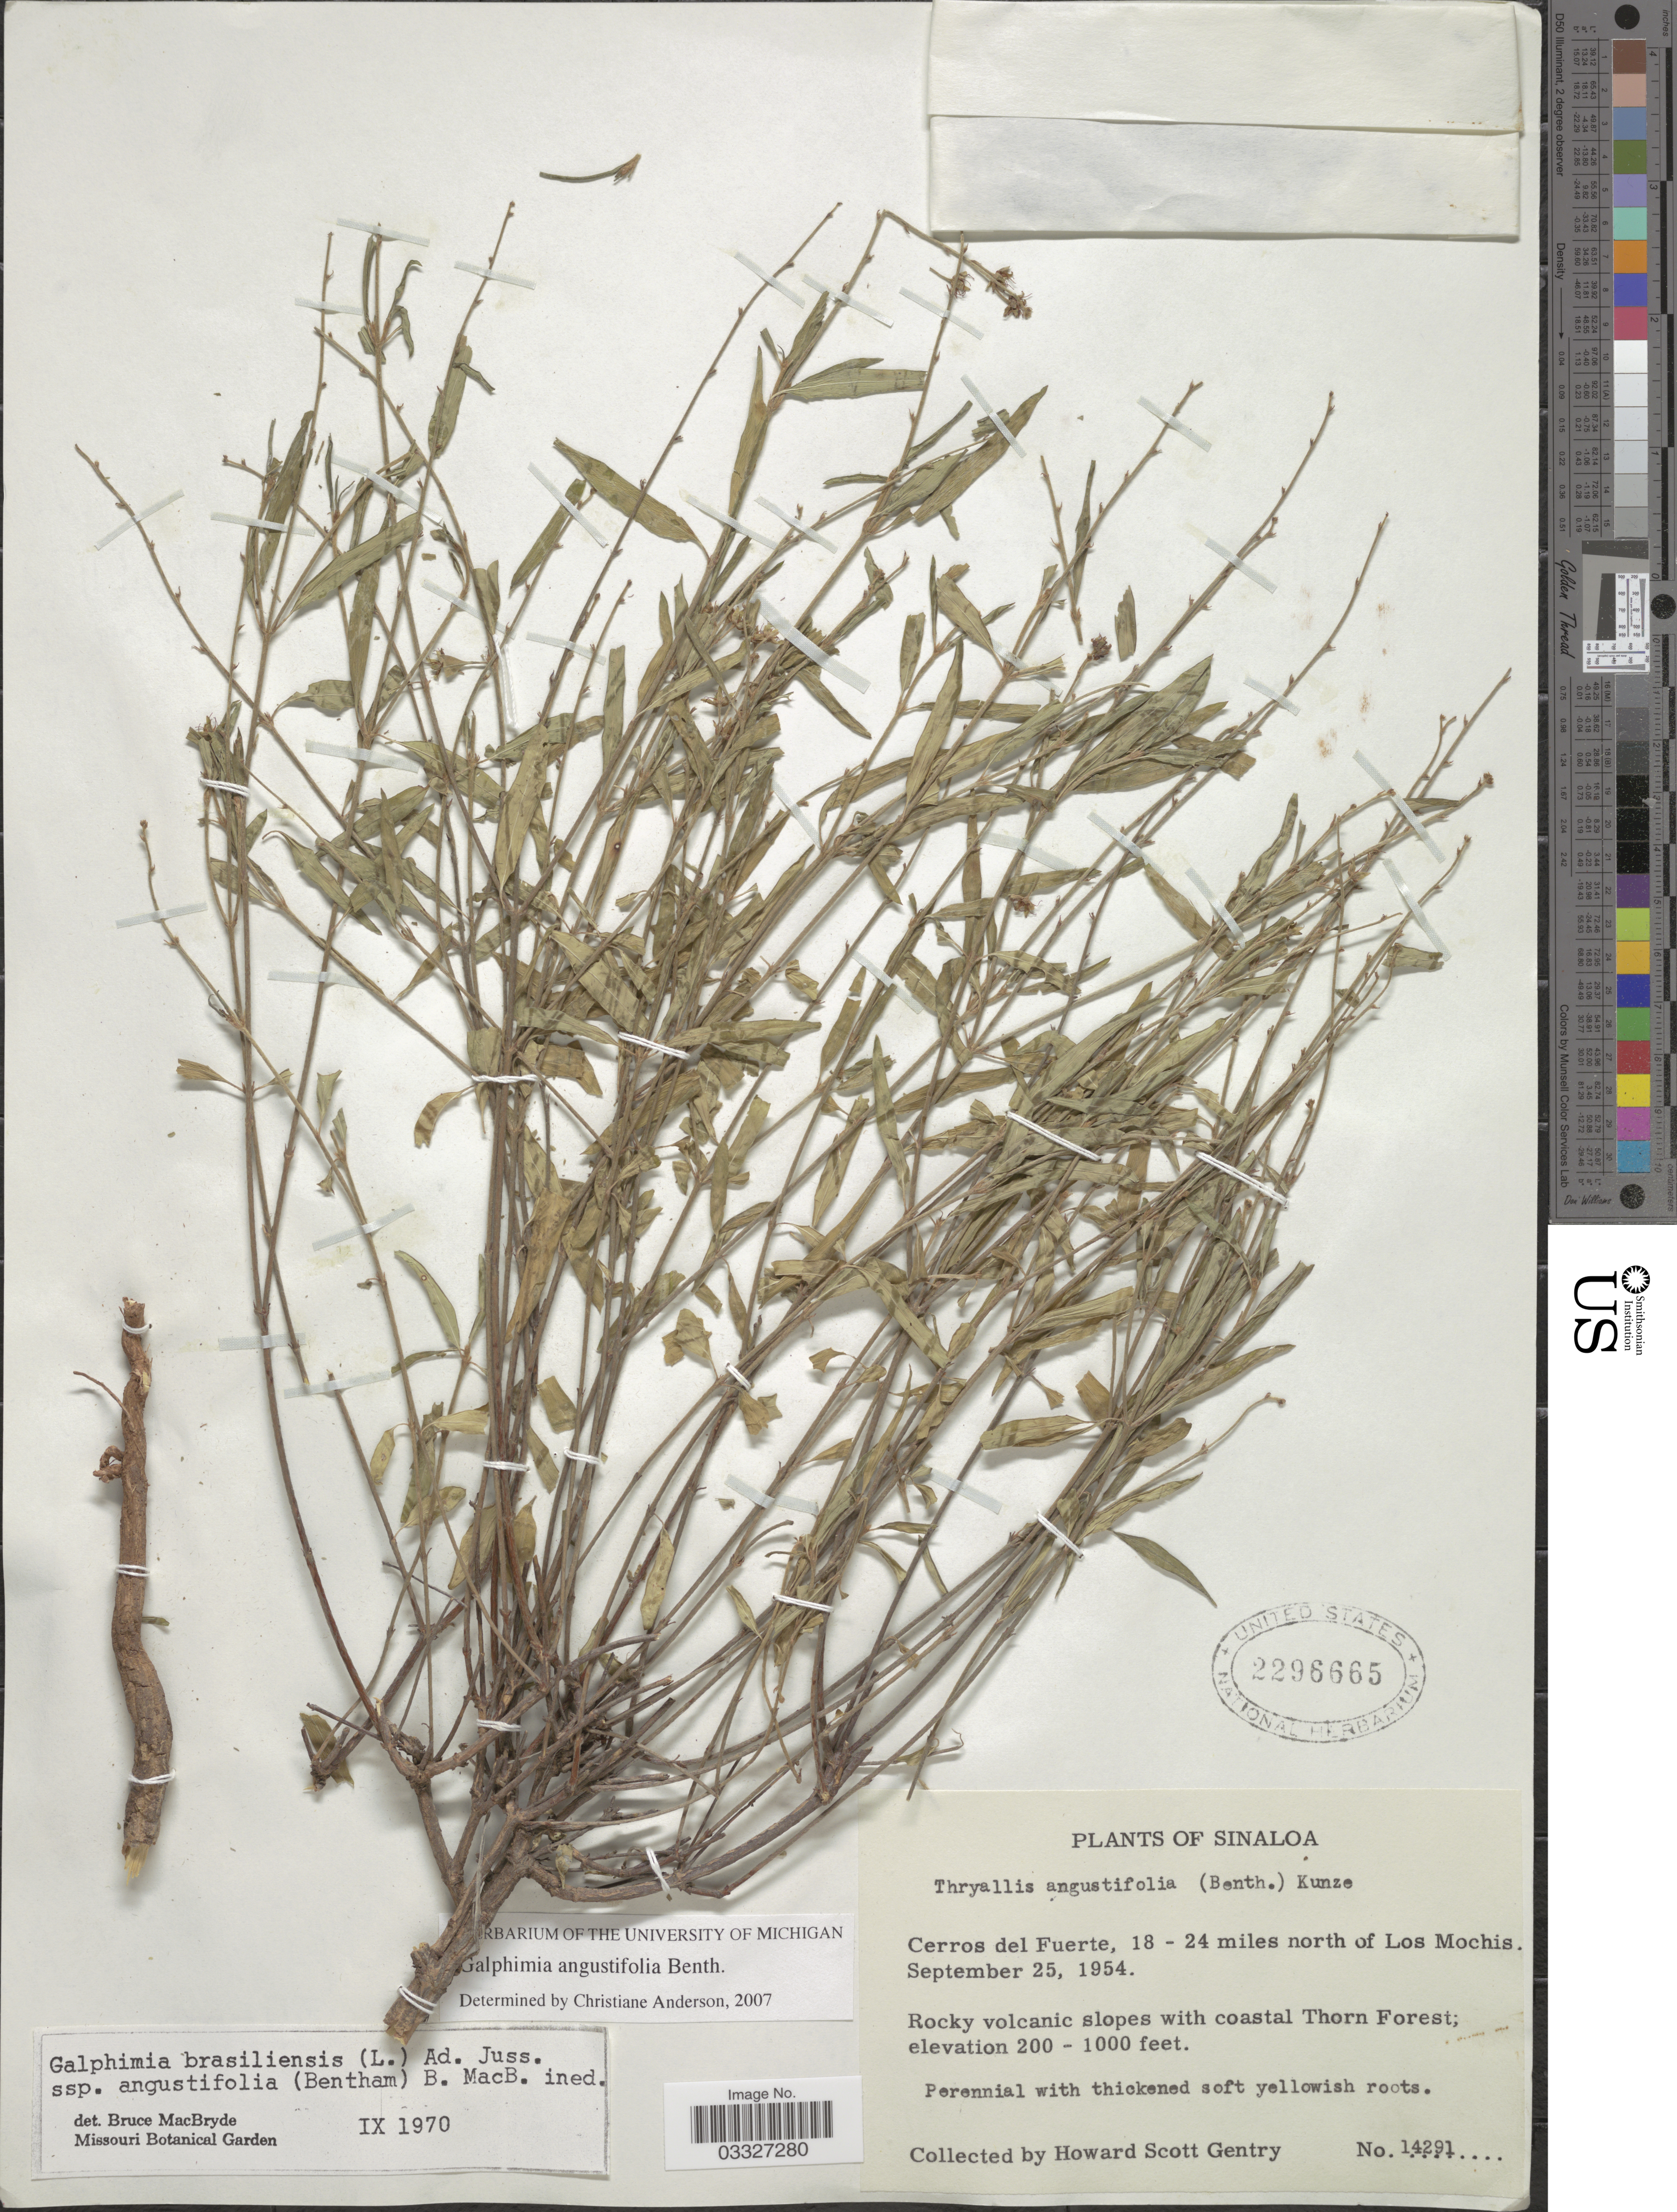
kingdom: Plantae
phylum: Tracheophyta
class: Magnoliopsida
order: Malpighiales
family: Malpighiaceae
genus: Galphimia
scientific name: Galphimia angustifolia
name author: Benth.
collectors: H. S. Gentry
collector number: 14291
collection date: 1954-09-25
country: Mexico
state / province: Sinaloa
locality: Cerros del Fuerte, 18-24 miles north of Los Mochis.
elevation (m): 61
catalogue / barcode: US 2296665